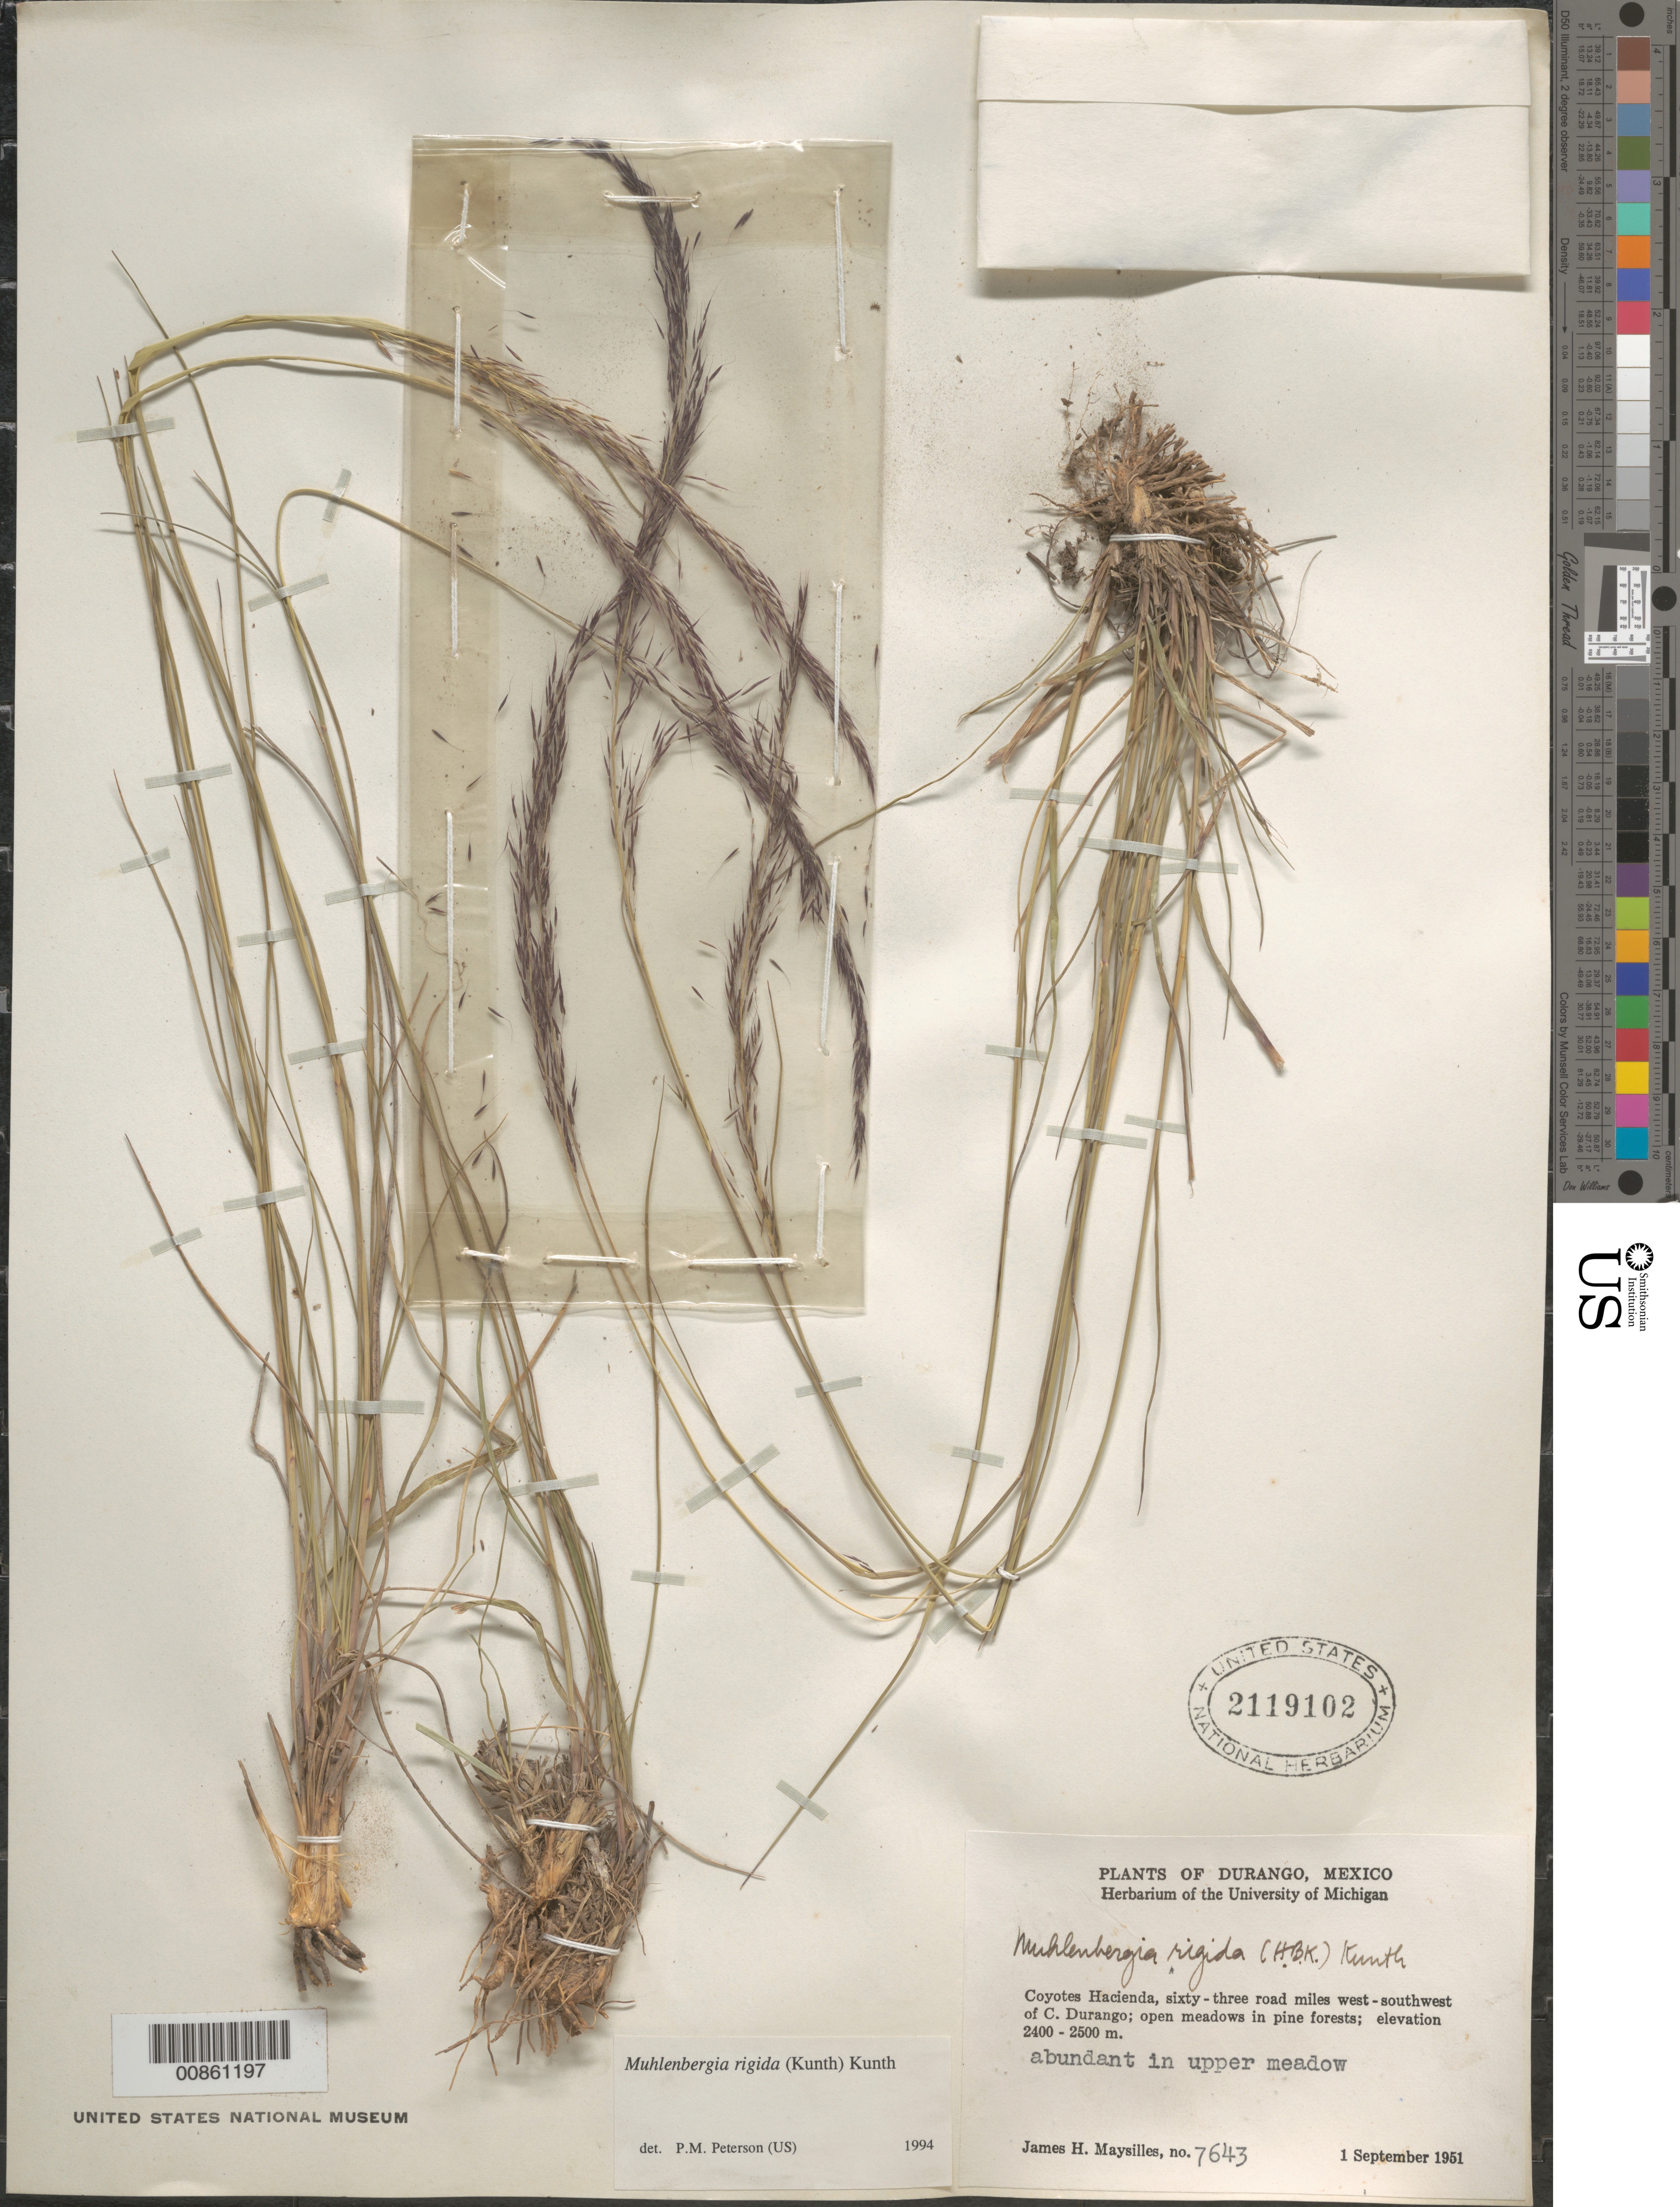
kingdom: Plantae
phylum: Tracheophyta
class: Liliopsida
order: Poales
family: Poaceae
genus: Muhlenbergia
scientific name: Muhlenbergia rigida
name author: (Kunth) Kunth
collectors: J. Maysilles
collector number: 7643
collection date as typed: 01 Sep 1951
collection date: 1951-09-01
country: Mexico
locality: Hacienda Coyotes, 63 mi W-SW of Durango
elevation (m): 2400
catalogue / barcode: US 2119102